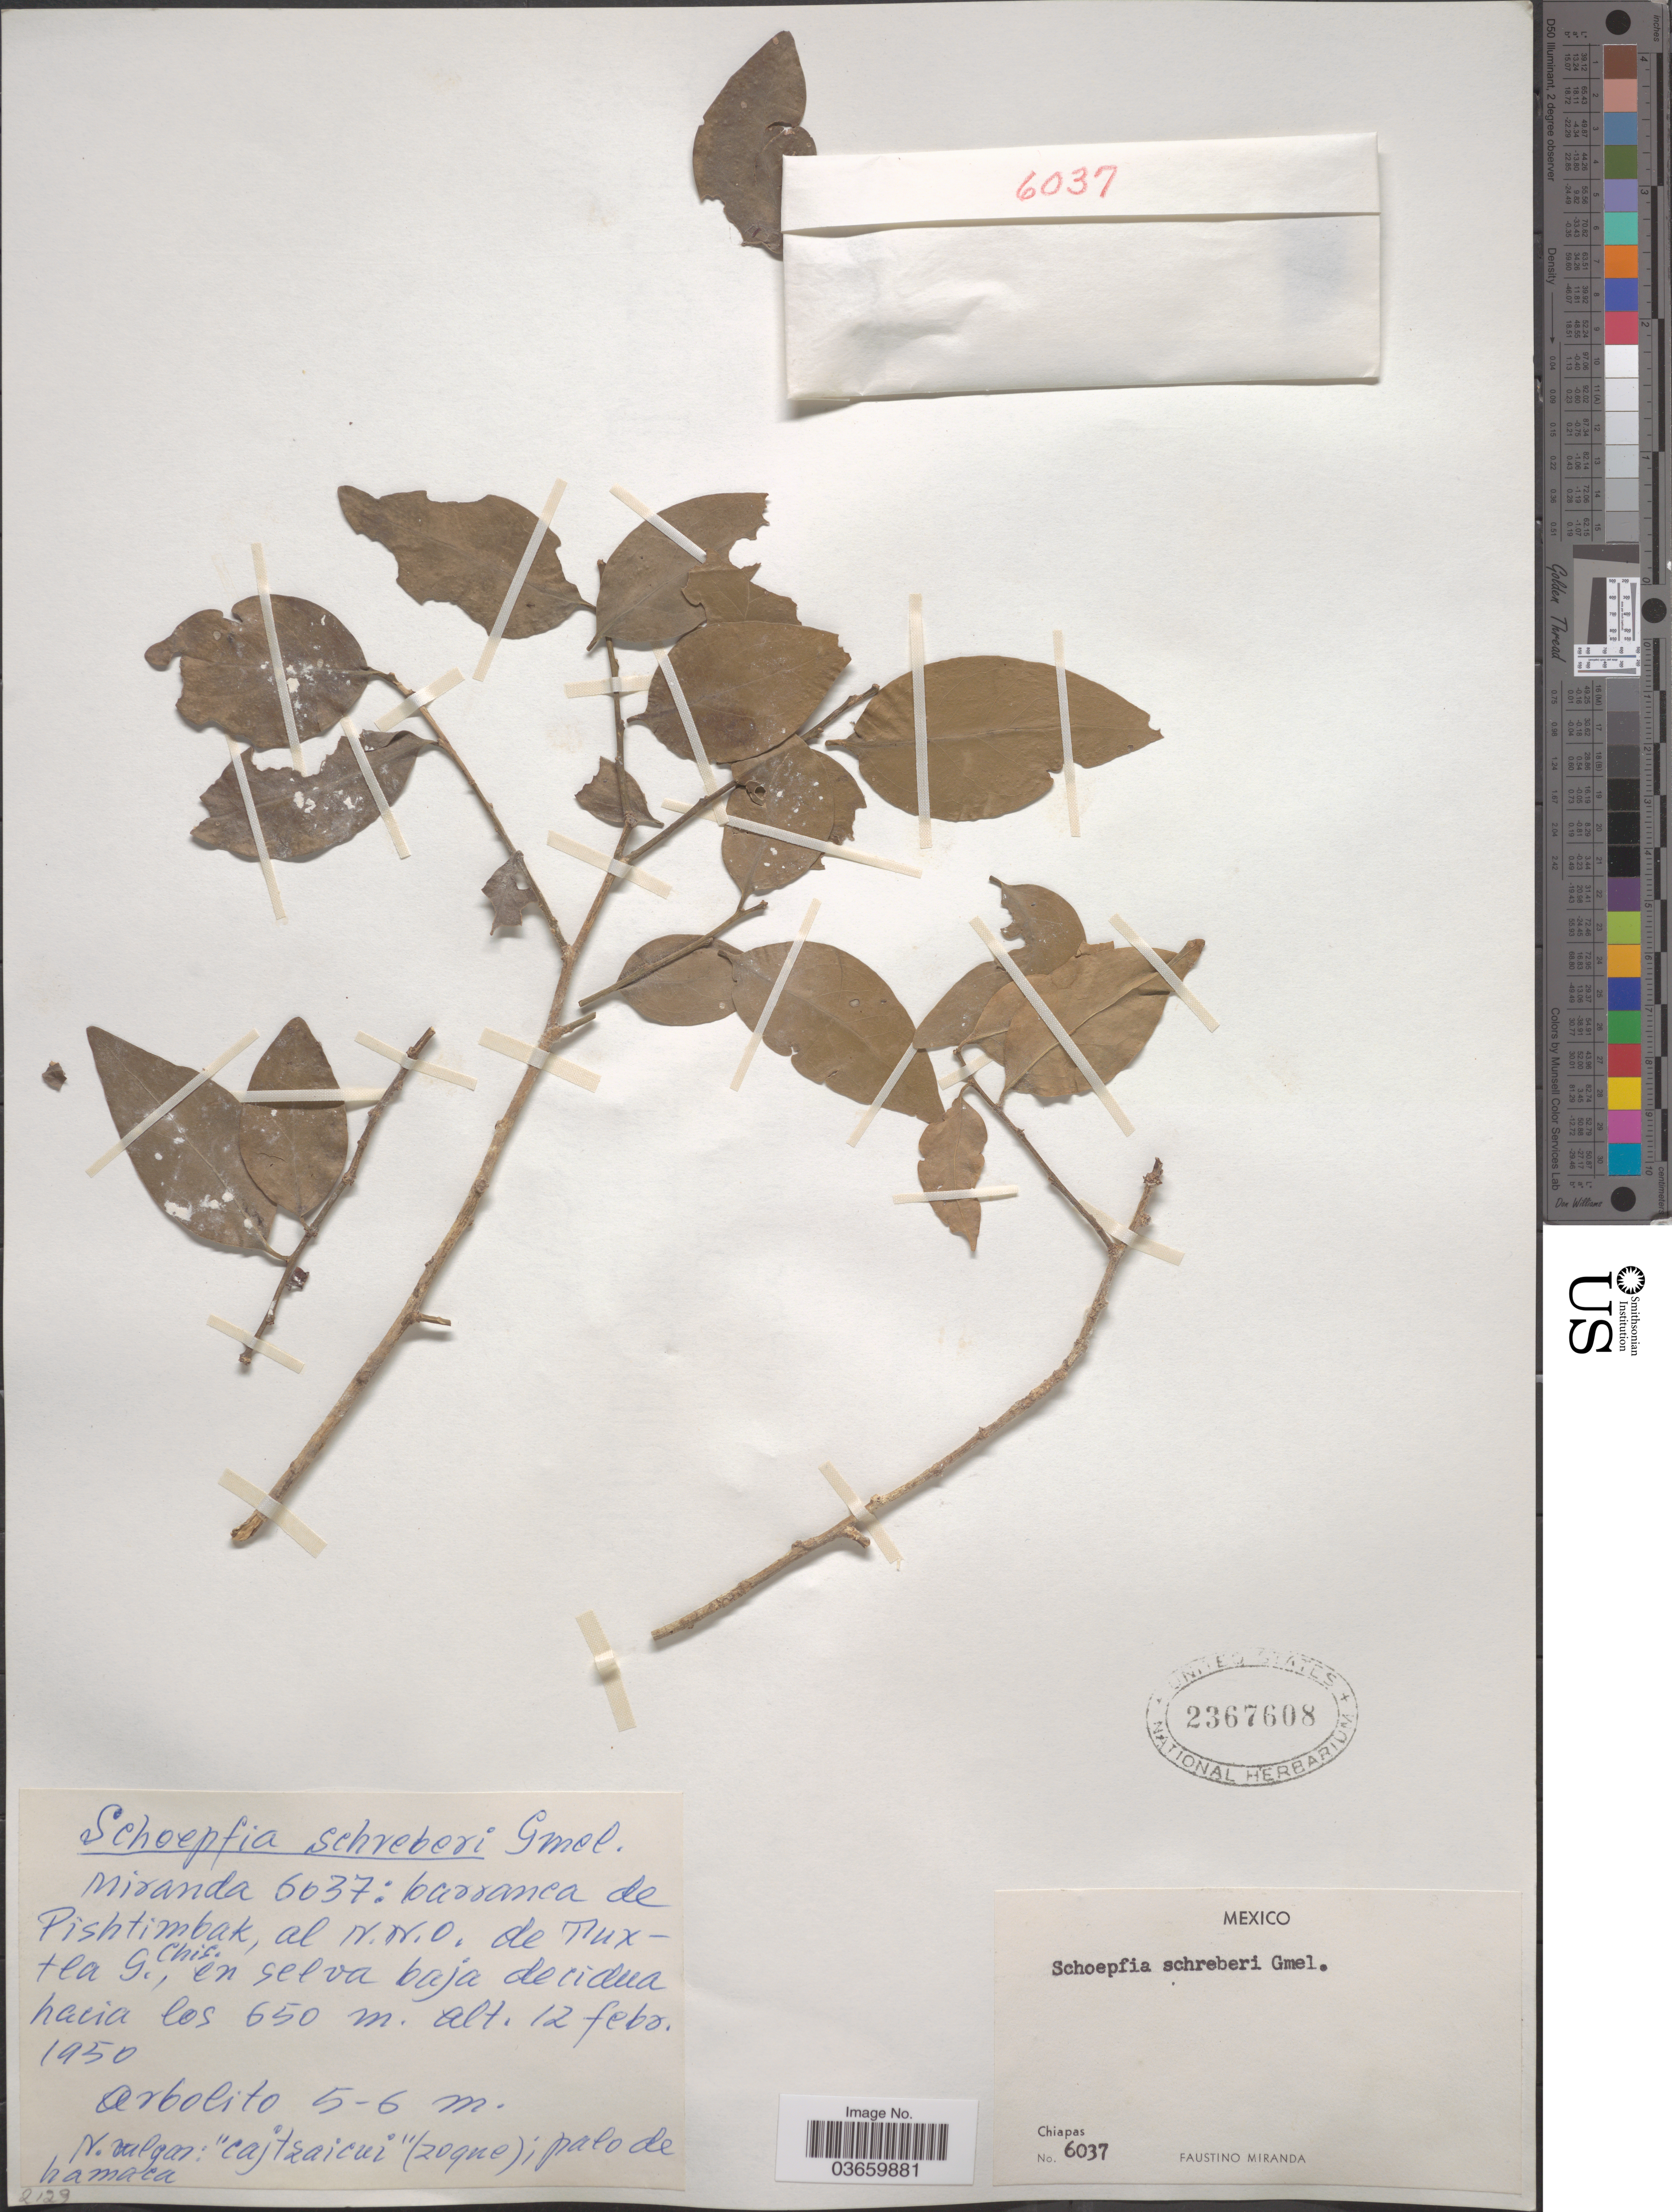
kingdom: Plantae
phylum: Tracheophyta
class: Magnoliopsida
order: Santalales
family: Schoepfiaceae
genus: Schoepfia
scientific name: Schoepfia schreberi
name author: J.F. Gmel.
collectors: F. Miranda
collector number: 6037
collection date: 1950-02-12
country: Mexico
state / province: Chiapas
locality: Barranca de Pishtimbak, al N.N.O. de Tuxtla G.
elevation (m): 650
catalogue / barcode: US 2367608